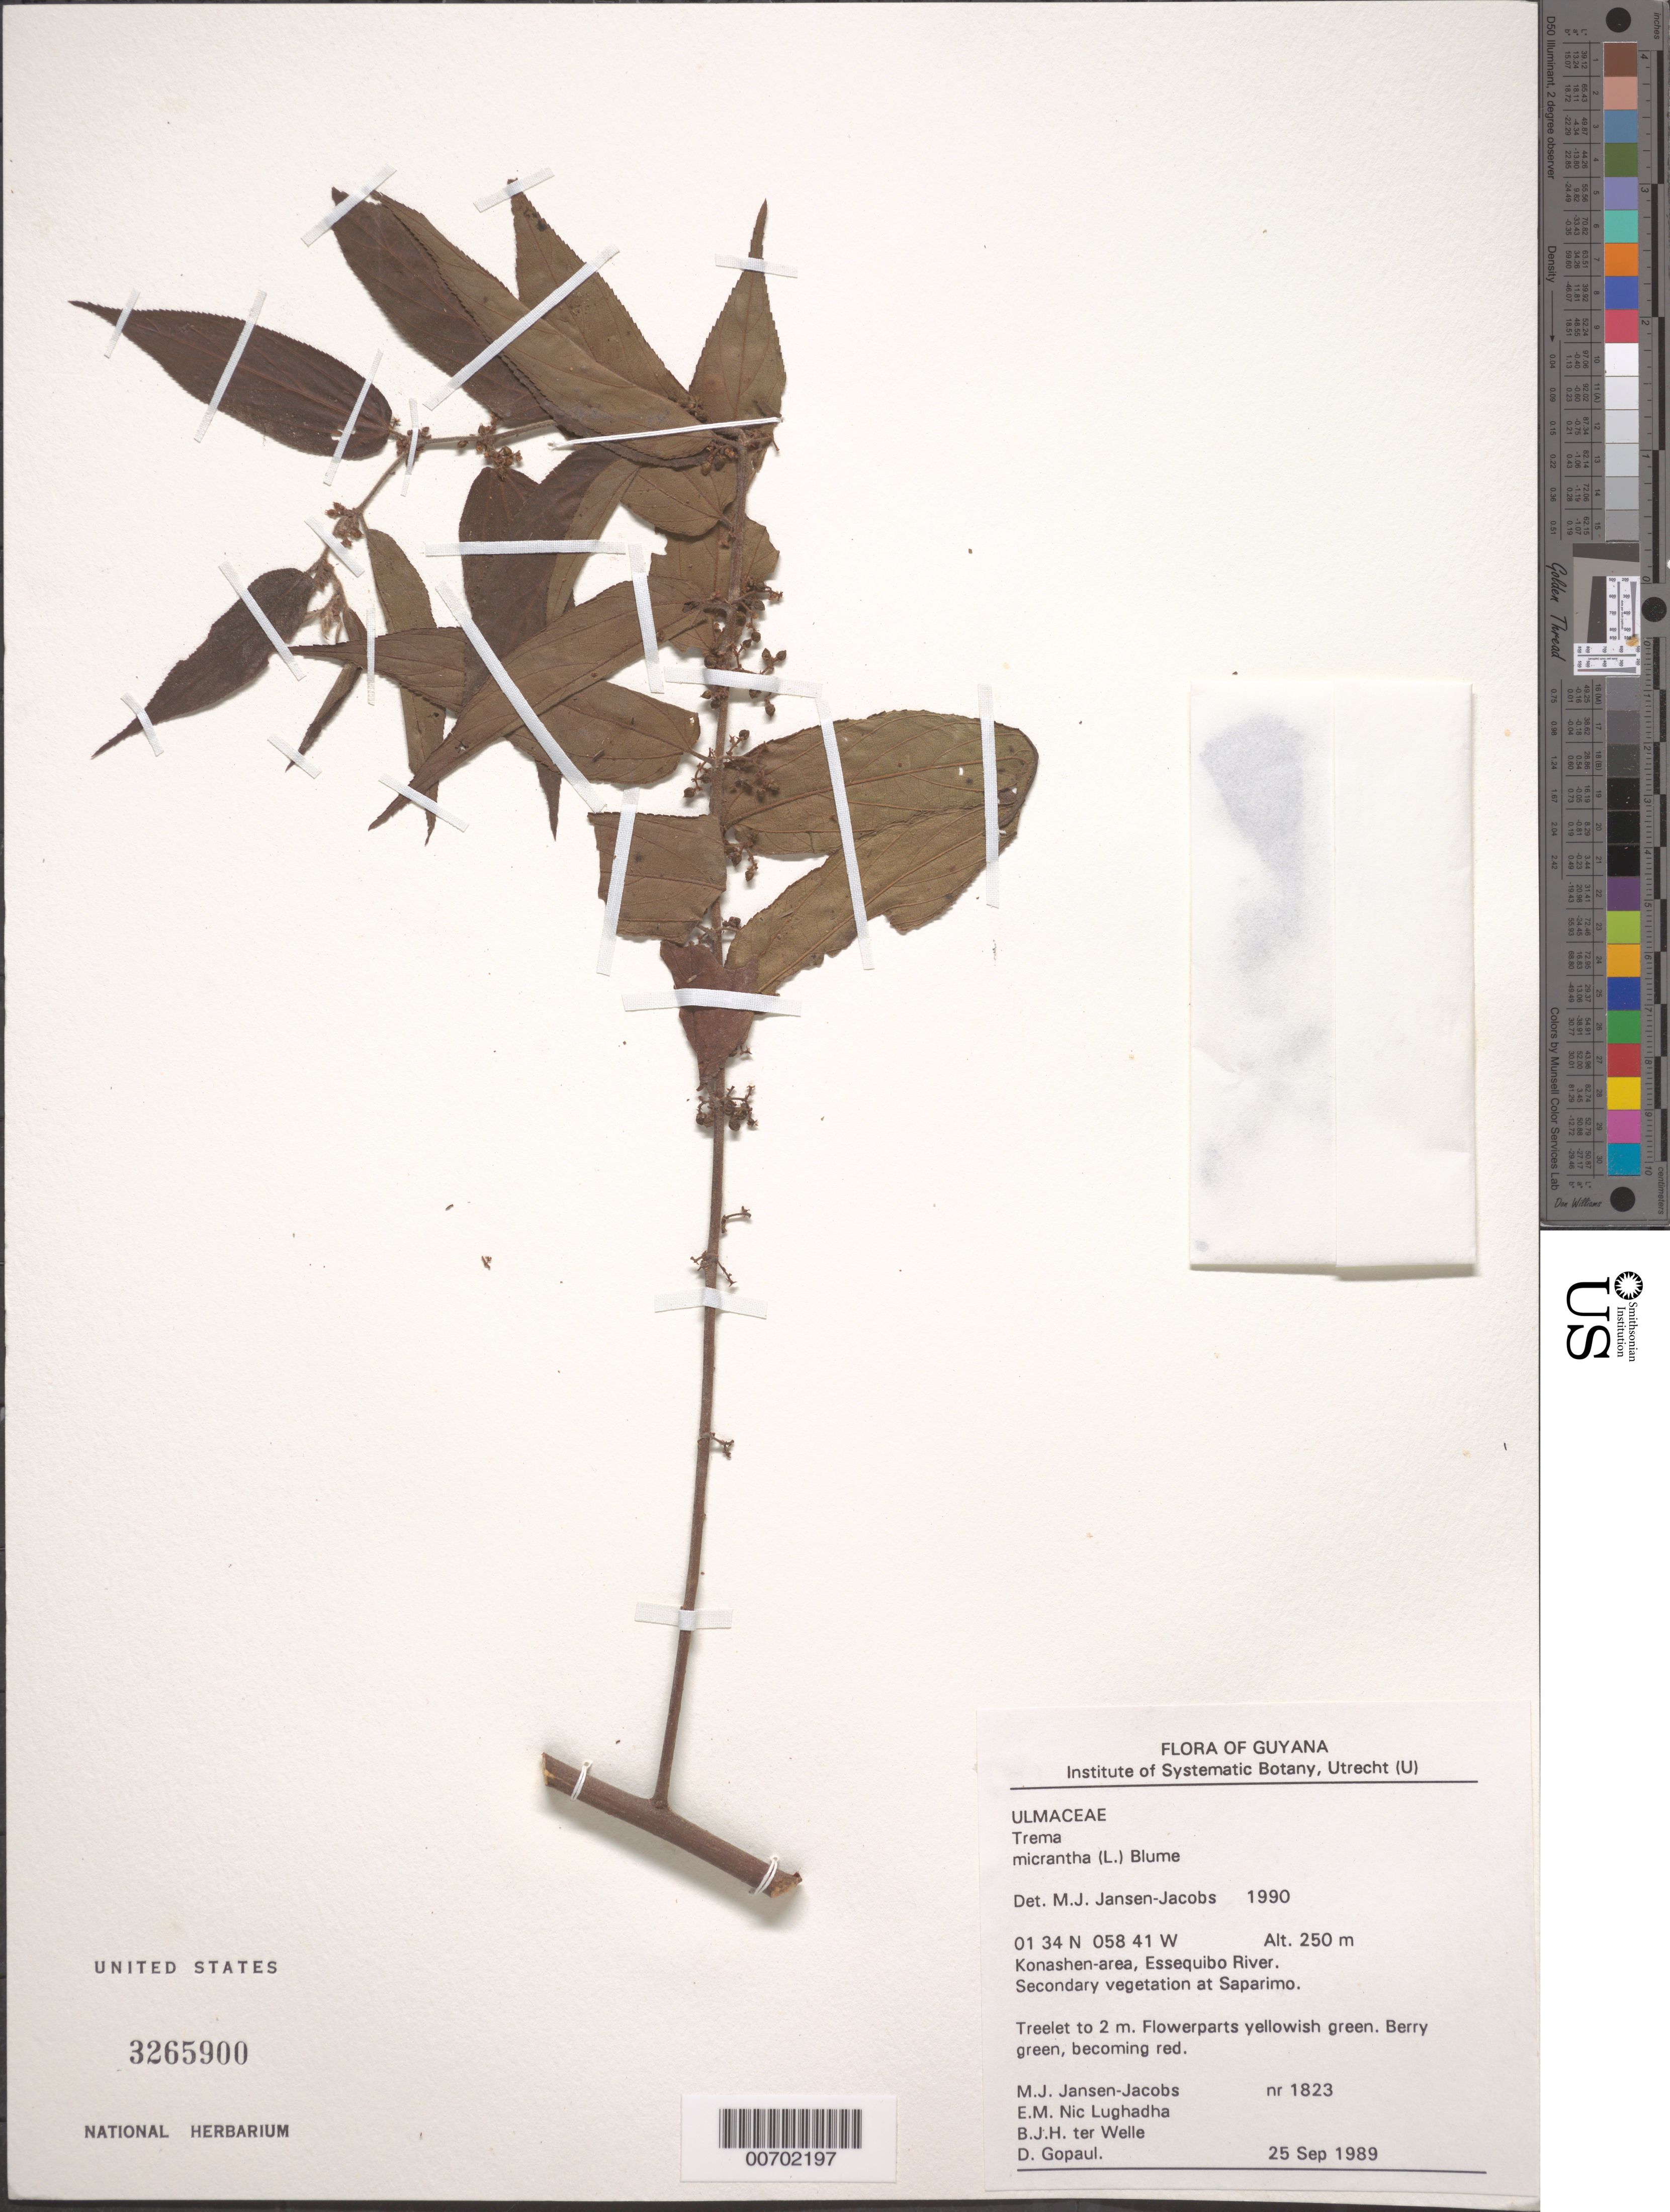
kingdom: Plantae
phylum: Tracheophyta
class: Magnoliopsida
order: Rosales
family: Cannabaceae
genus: Trema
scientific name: Trema micranthum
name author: (L.) Blume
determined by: Jansen-Jacobs, M. J., (U), Nationaal Herbarium Nederland, Utrecht University branch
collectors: M. J. Jansen-Jacobs, E. Nic Lughadha, B. Welle & D. Gopaul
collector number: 1823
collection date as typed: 25-Sep-89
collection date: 1989-09-25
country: Guyana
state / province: U. Takutu-U. Essequibo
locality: Konashen-area, Essequibo River at Saparimo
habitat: Secondary vegetation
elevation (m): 250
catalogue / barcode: US 3265900